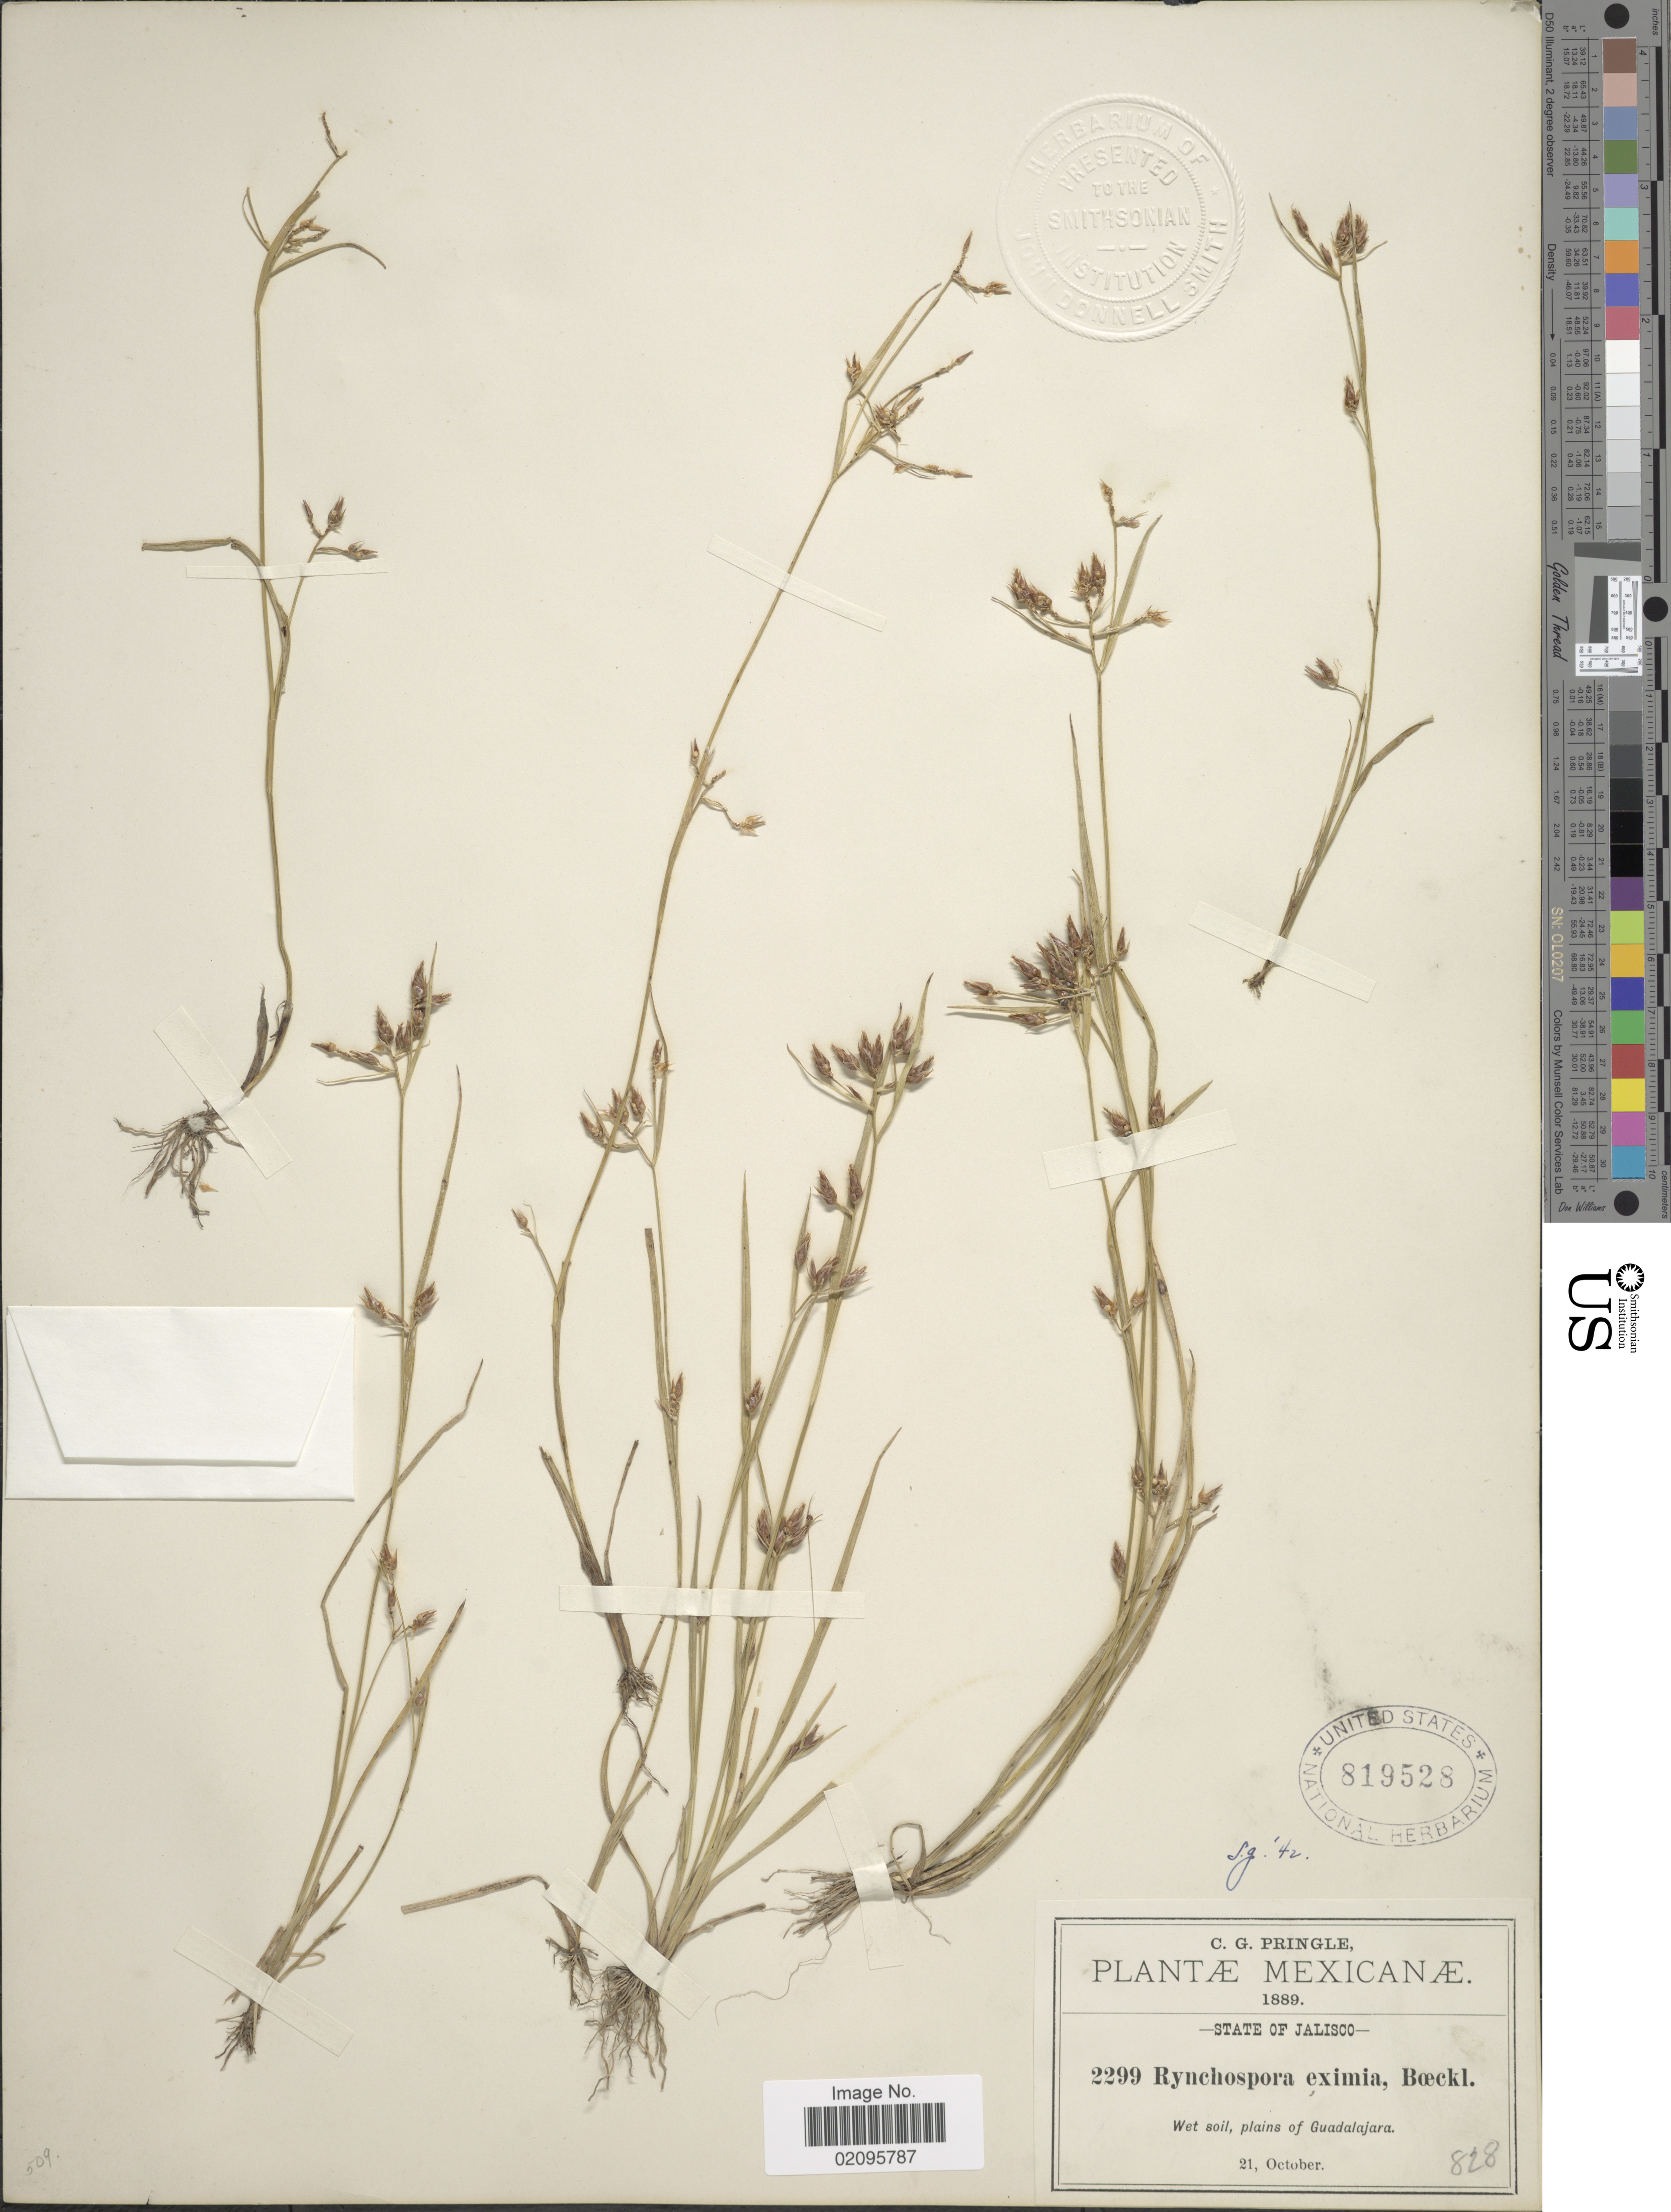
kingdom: Plantae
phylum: Tracheophyta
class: Liliopsida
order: Poales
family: Cyperaceae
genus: Rhynchospora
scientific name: Rhynchospora eximia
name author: (Nees) Boeckeler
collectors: C. G. Pringle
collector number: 2299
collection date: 1889-10-21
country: Mexico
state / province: Jalisco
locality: Plains of Guadalajara.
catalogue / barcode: US 819528